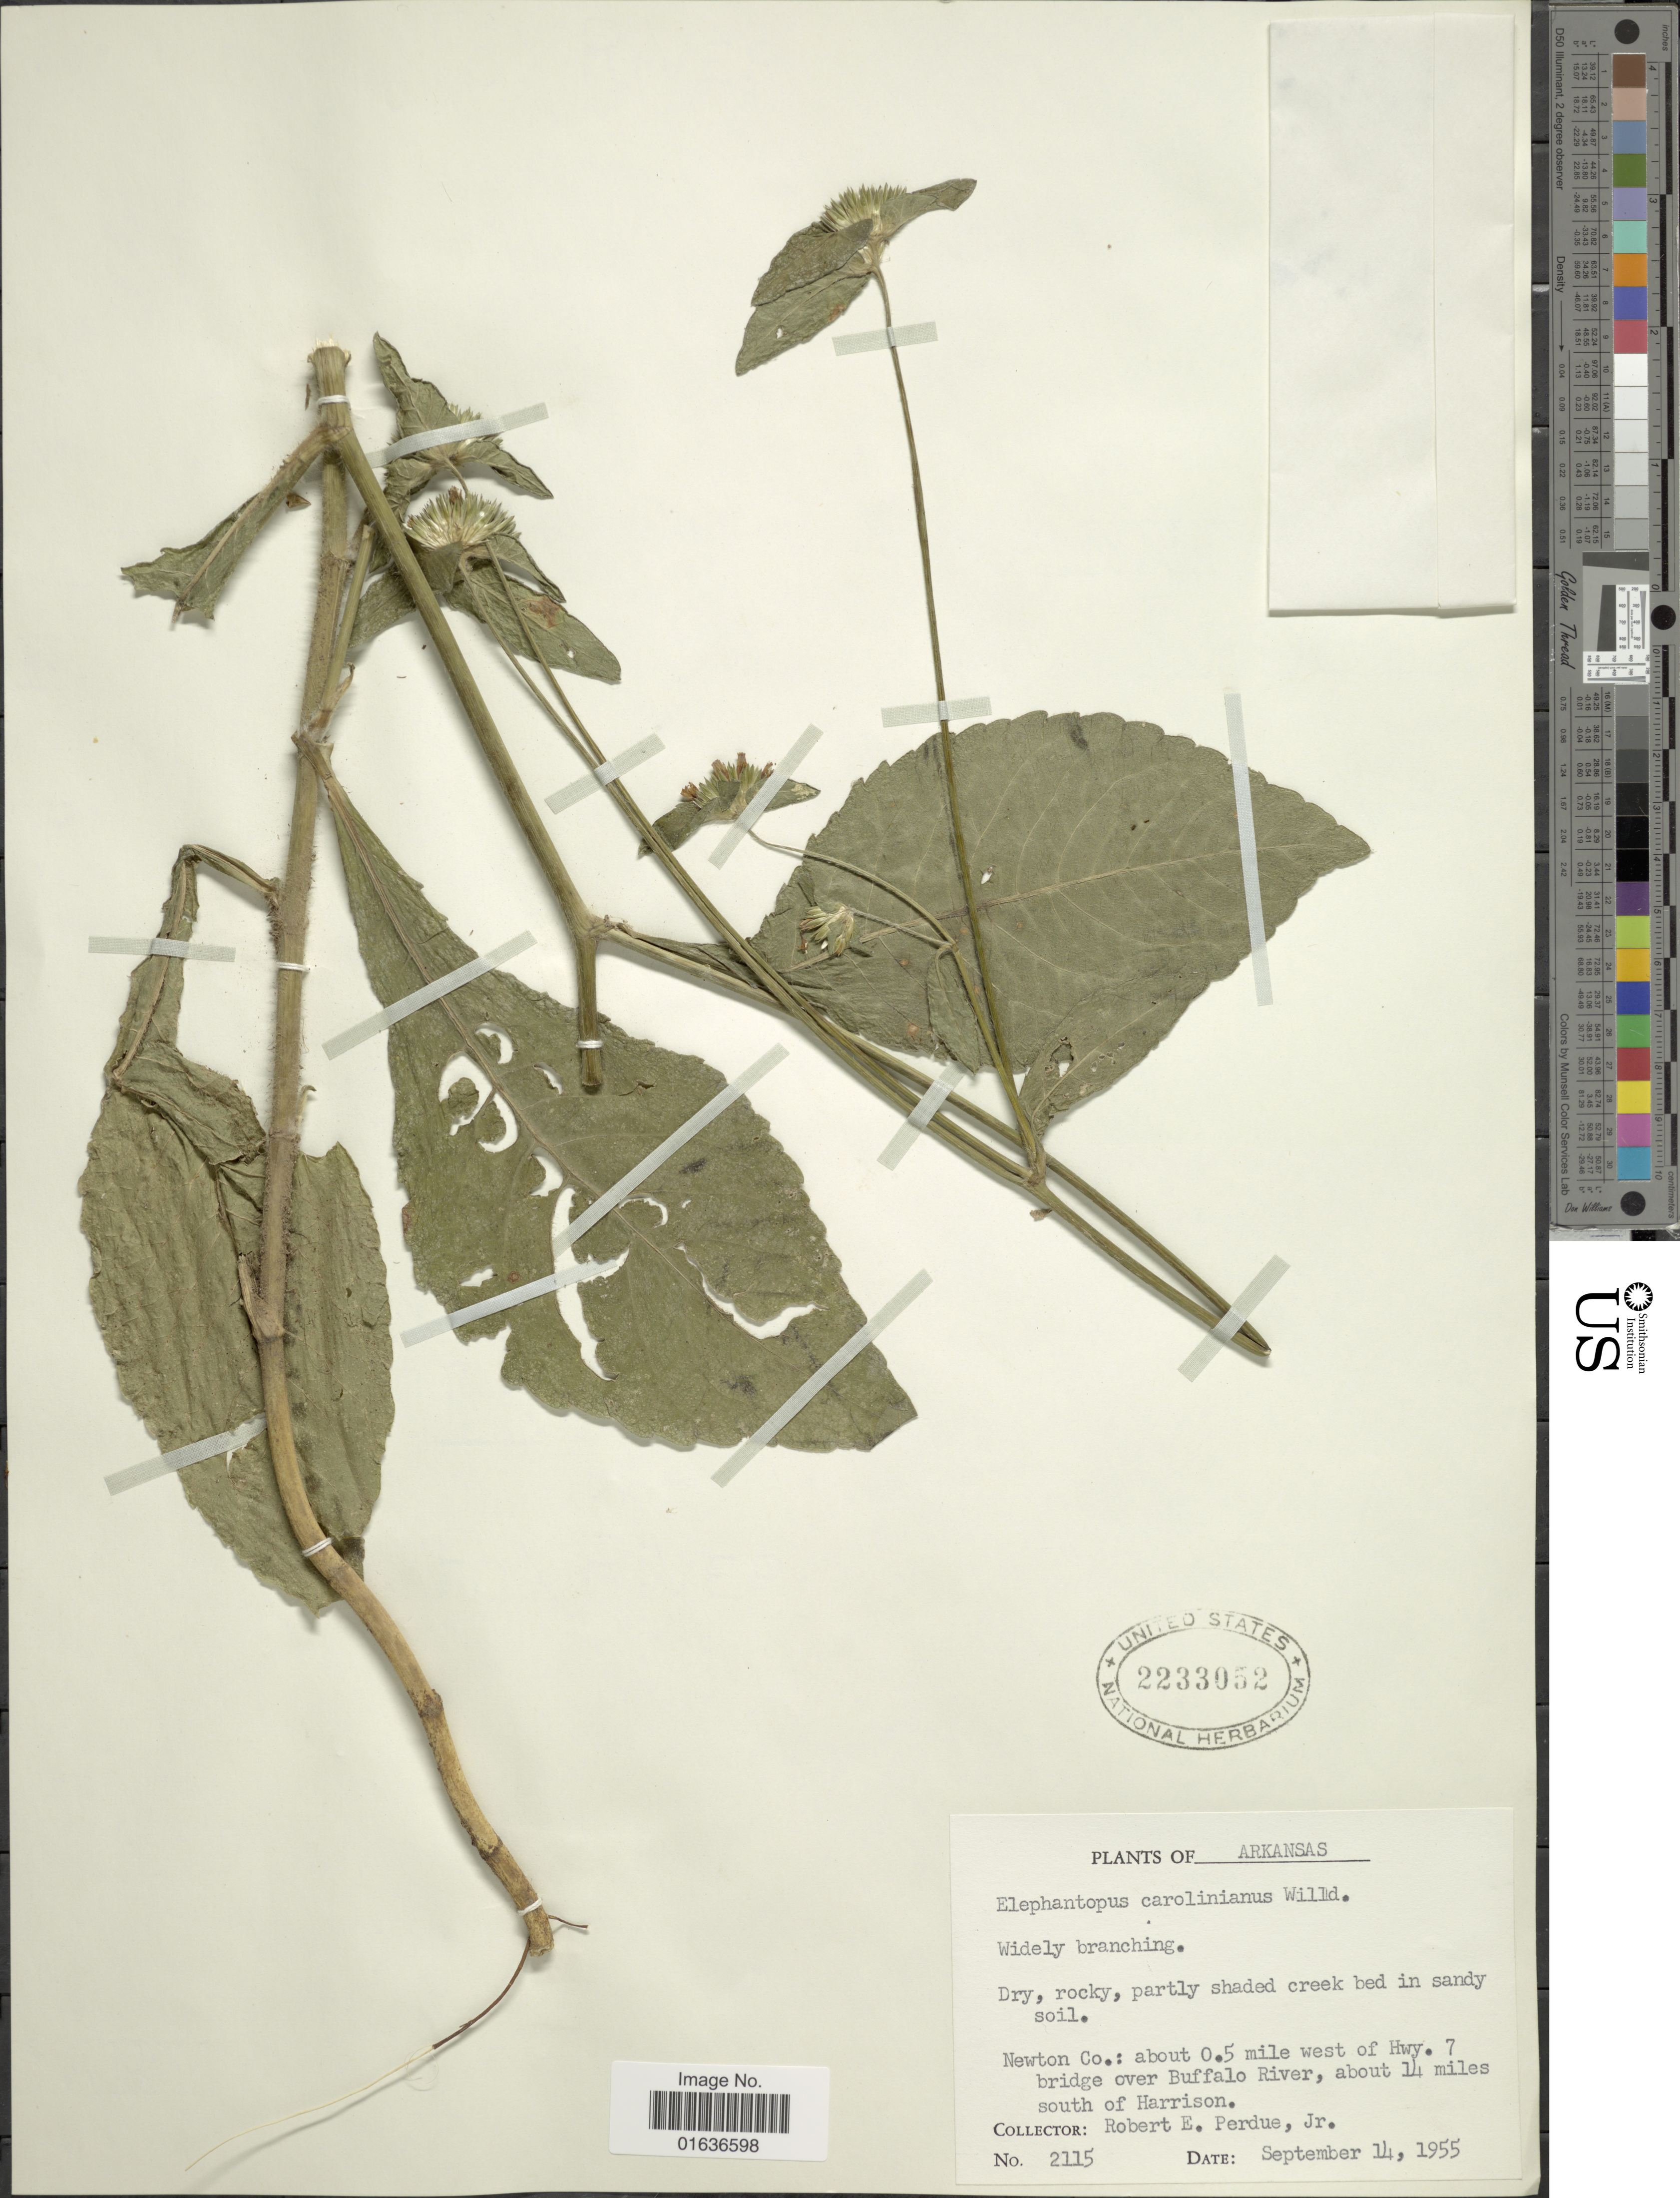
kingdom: Plantae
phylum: Tracheophyta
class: Magnoliopsida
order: Asterales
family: Asteraceae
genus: Elephantopus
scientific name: Elephantopus carolinianus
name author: Raeusch.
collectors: R. E. Perdue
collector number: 2115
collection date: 1955-09-14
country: United States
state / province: Arkansas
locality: Newton Co.: about 0.5 mile west of Hwy. 7 bridge over Buffalo River, about 14 miles south of Harrison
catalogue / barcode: US 2233052